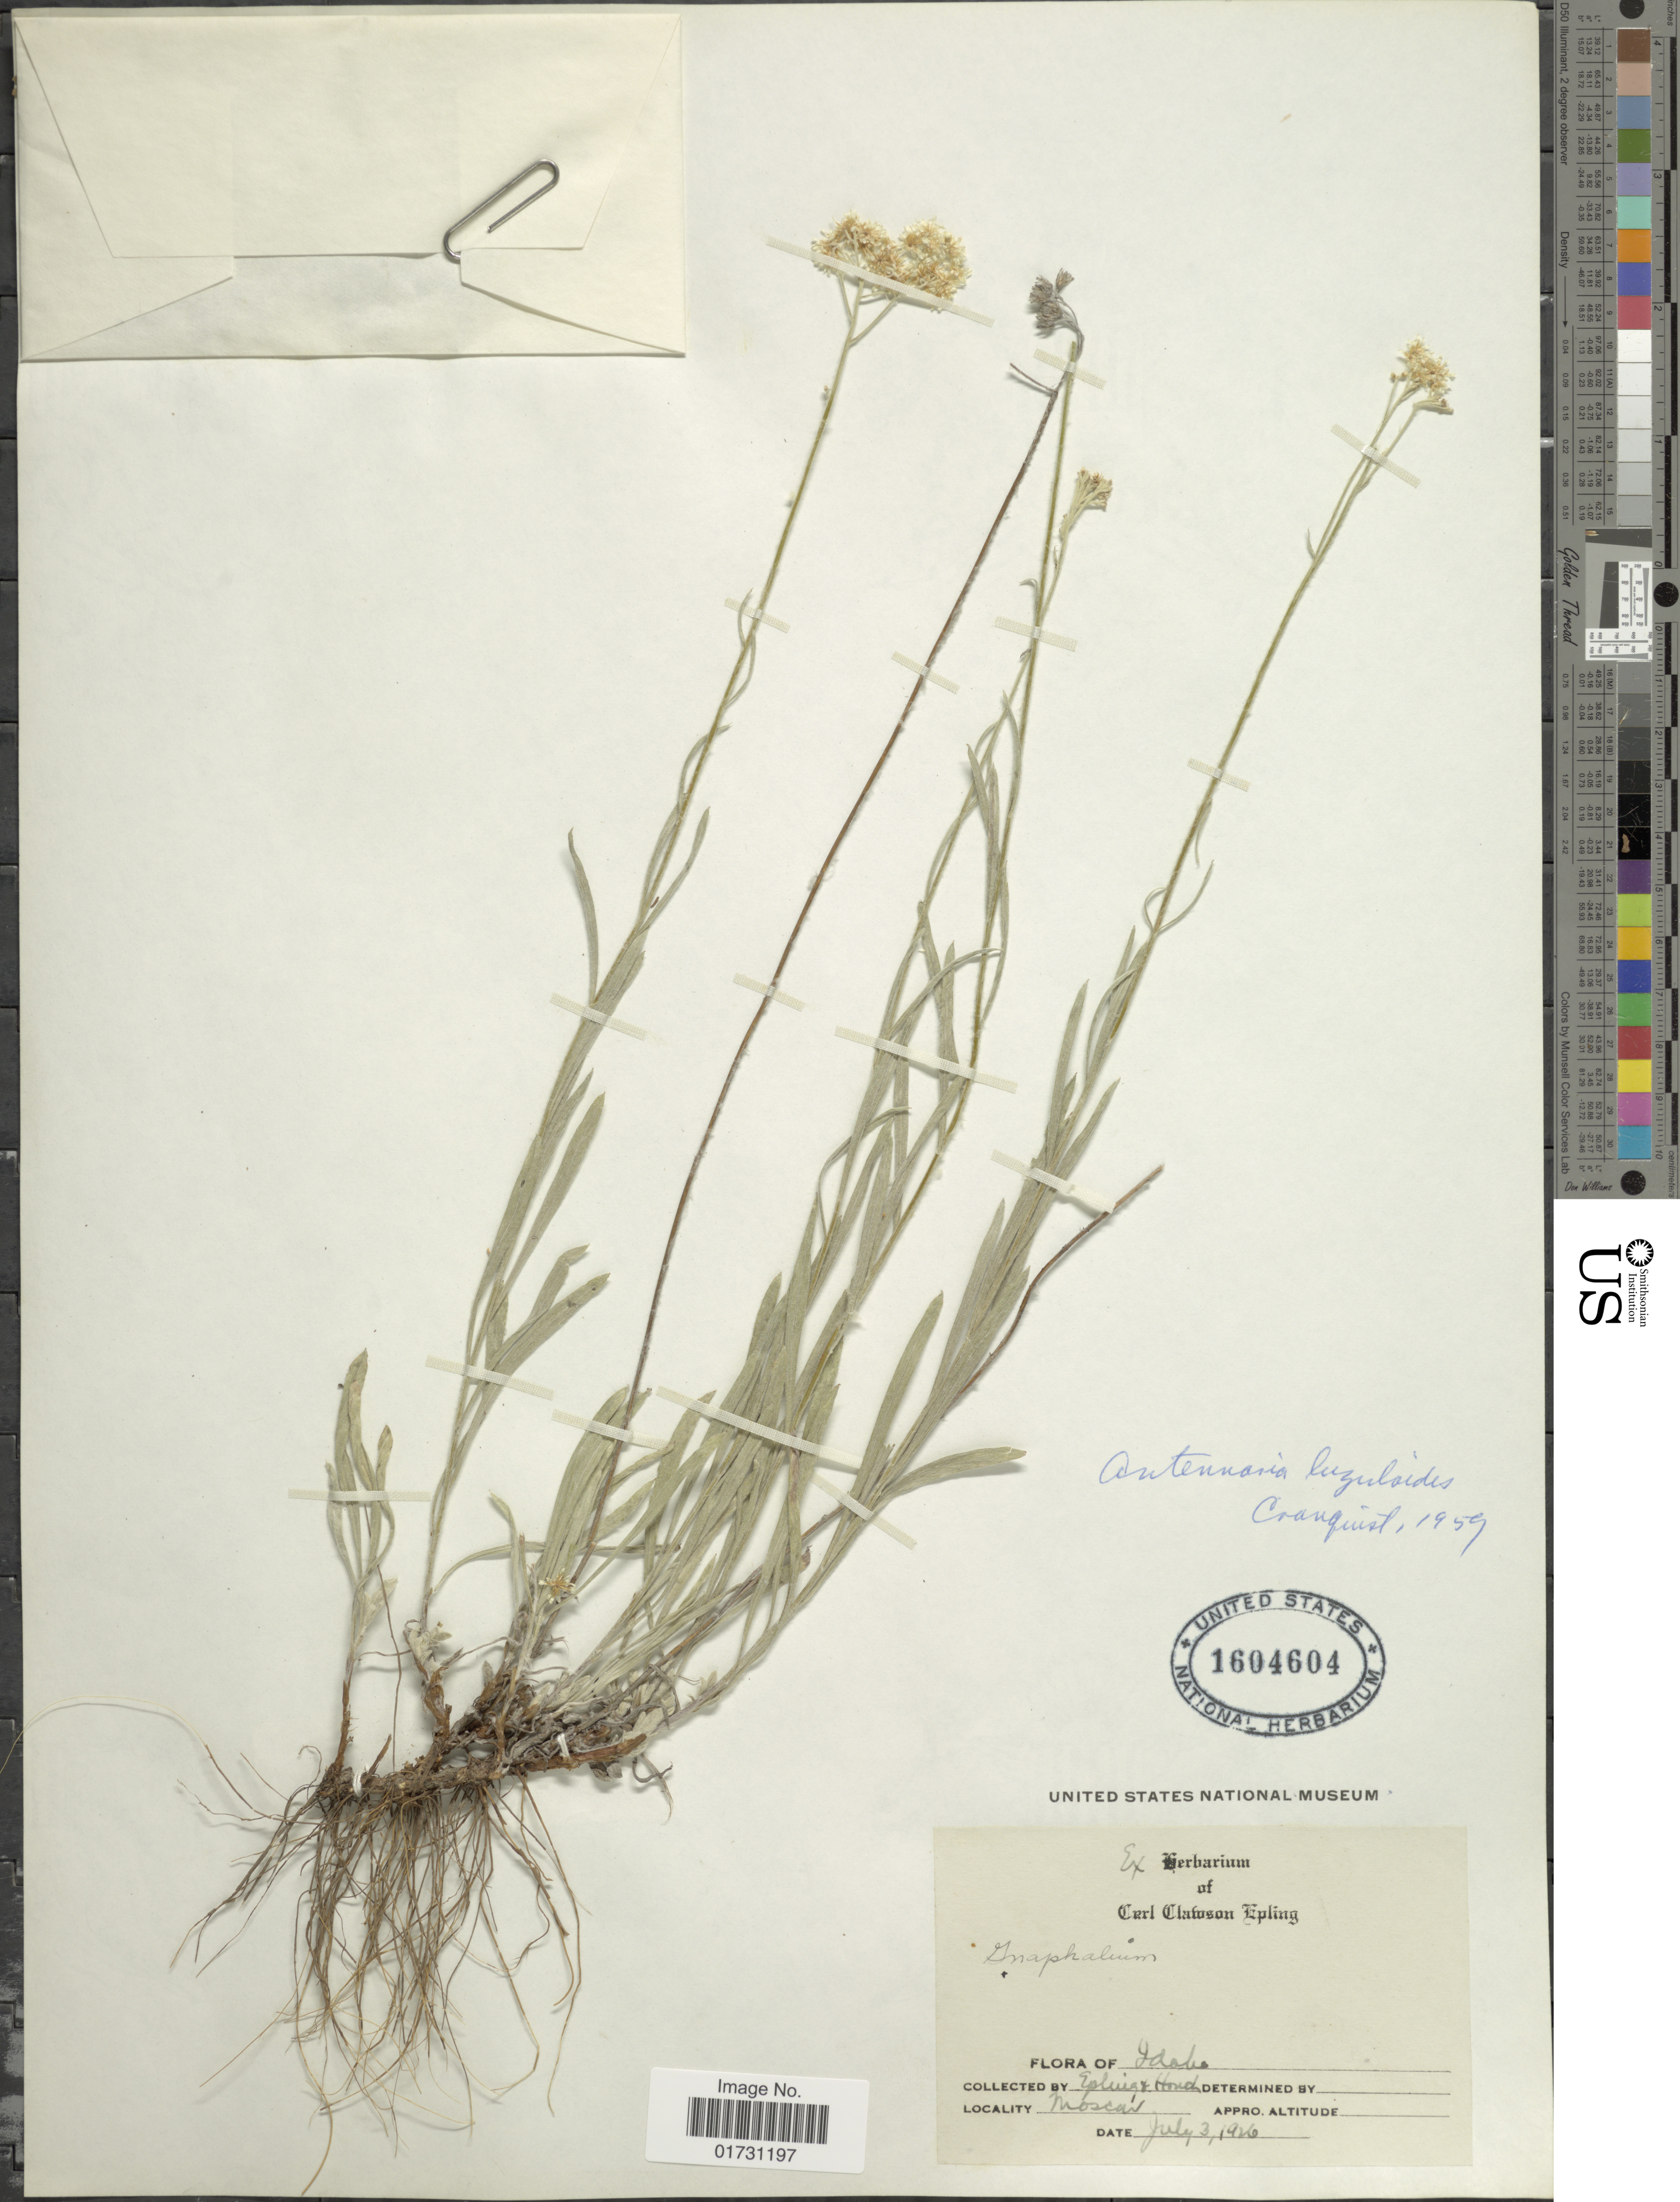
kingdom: Plantae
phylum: Tracheophyta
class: Magnoliopsida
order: Asterales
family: Asteraceae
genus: Antennaria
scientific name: Antennaria luzuloides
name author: Torr. & A. Gray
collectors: -- Epling & -. Hauch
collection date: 1926-07-03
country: United States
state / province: Idaho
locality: Moscan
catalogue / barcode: US 1604604